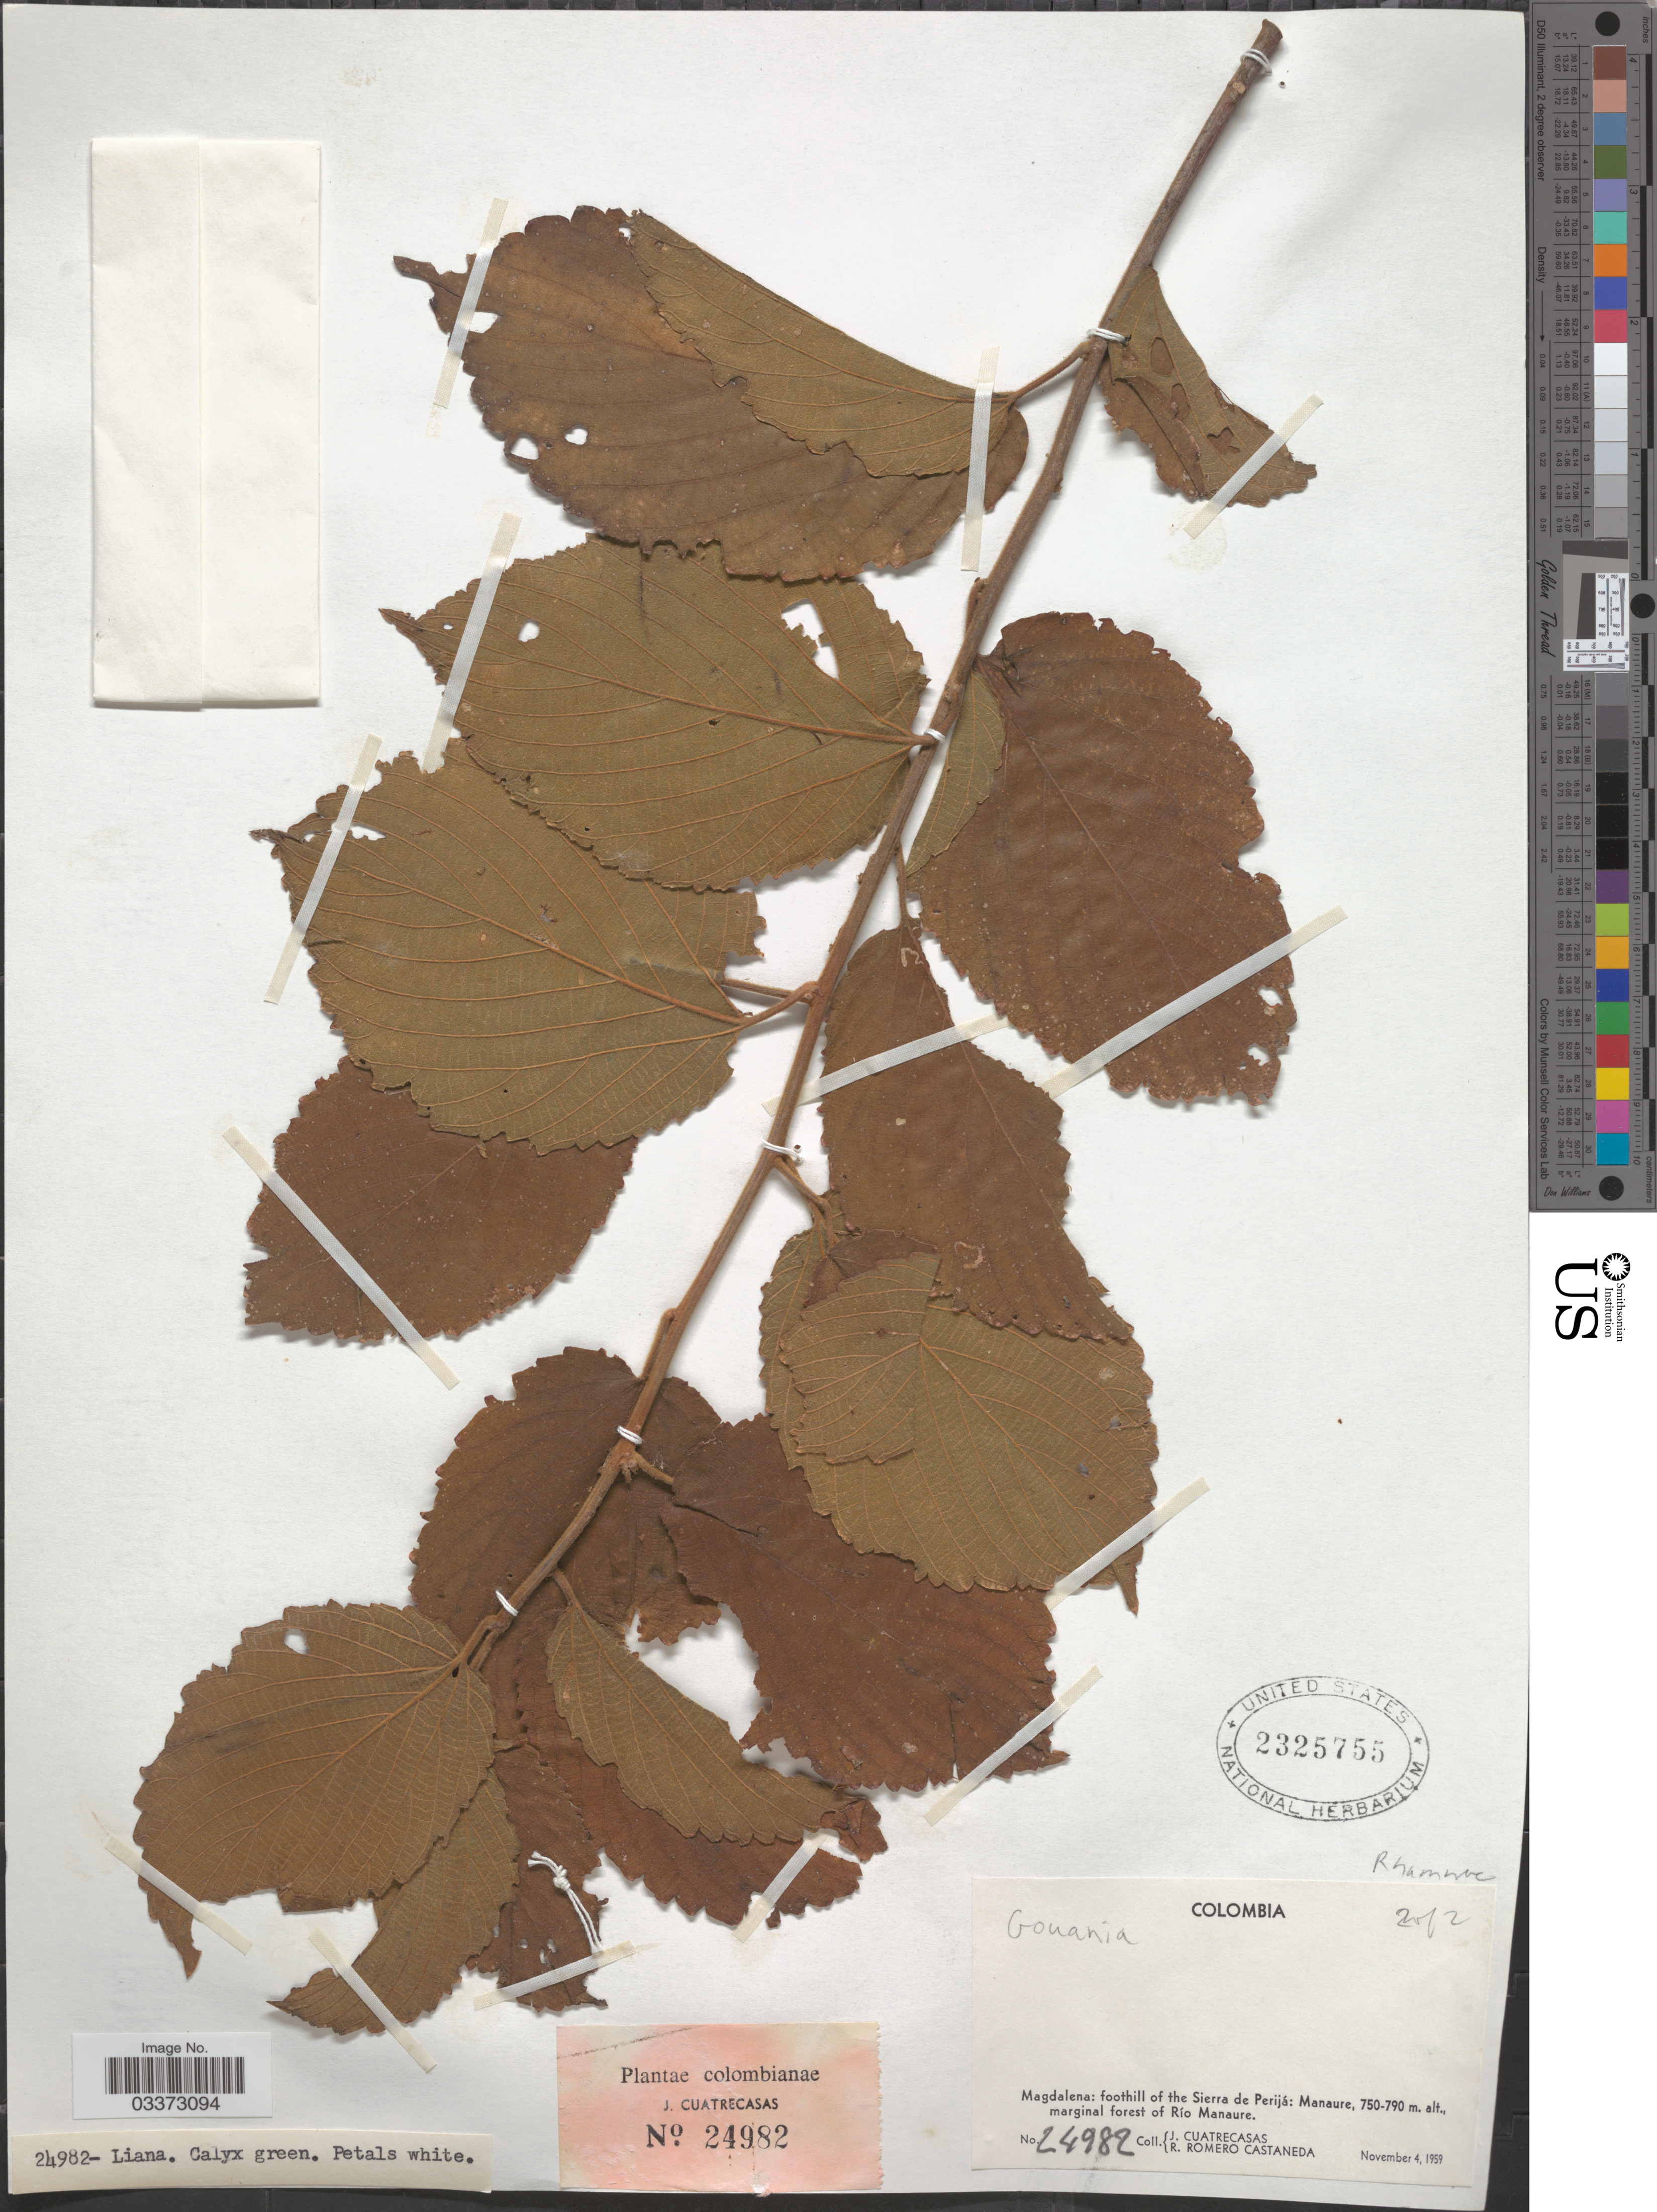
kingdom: Plantae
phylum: Tracheophyta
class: Magnoliopsida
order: Rosales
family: Rhamnaceae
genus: Gouania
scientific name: Gouania sp.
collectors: J. Cuatrecasas & R. Romero Castañeda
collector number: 24982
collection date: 1959-11-04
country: Colombia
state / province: Magdalena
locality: Foothill of the Sierra de Perijá: Manaure, marginal forest of Río Manaure.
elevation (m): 750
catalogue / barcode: US 2325755